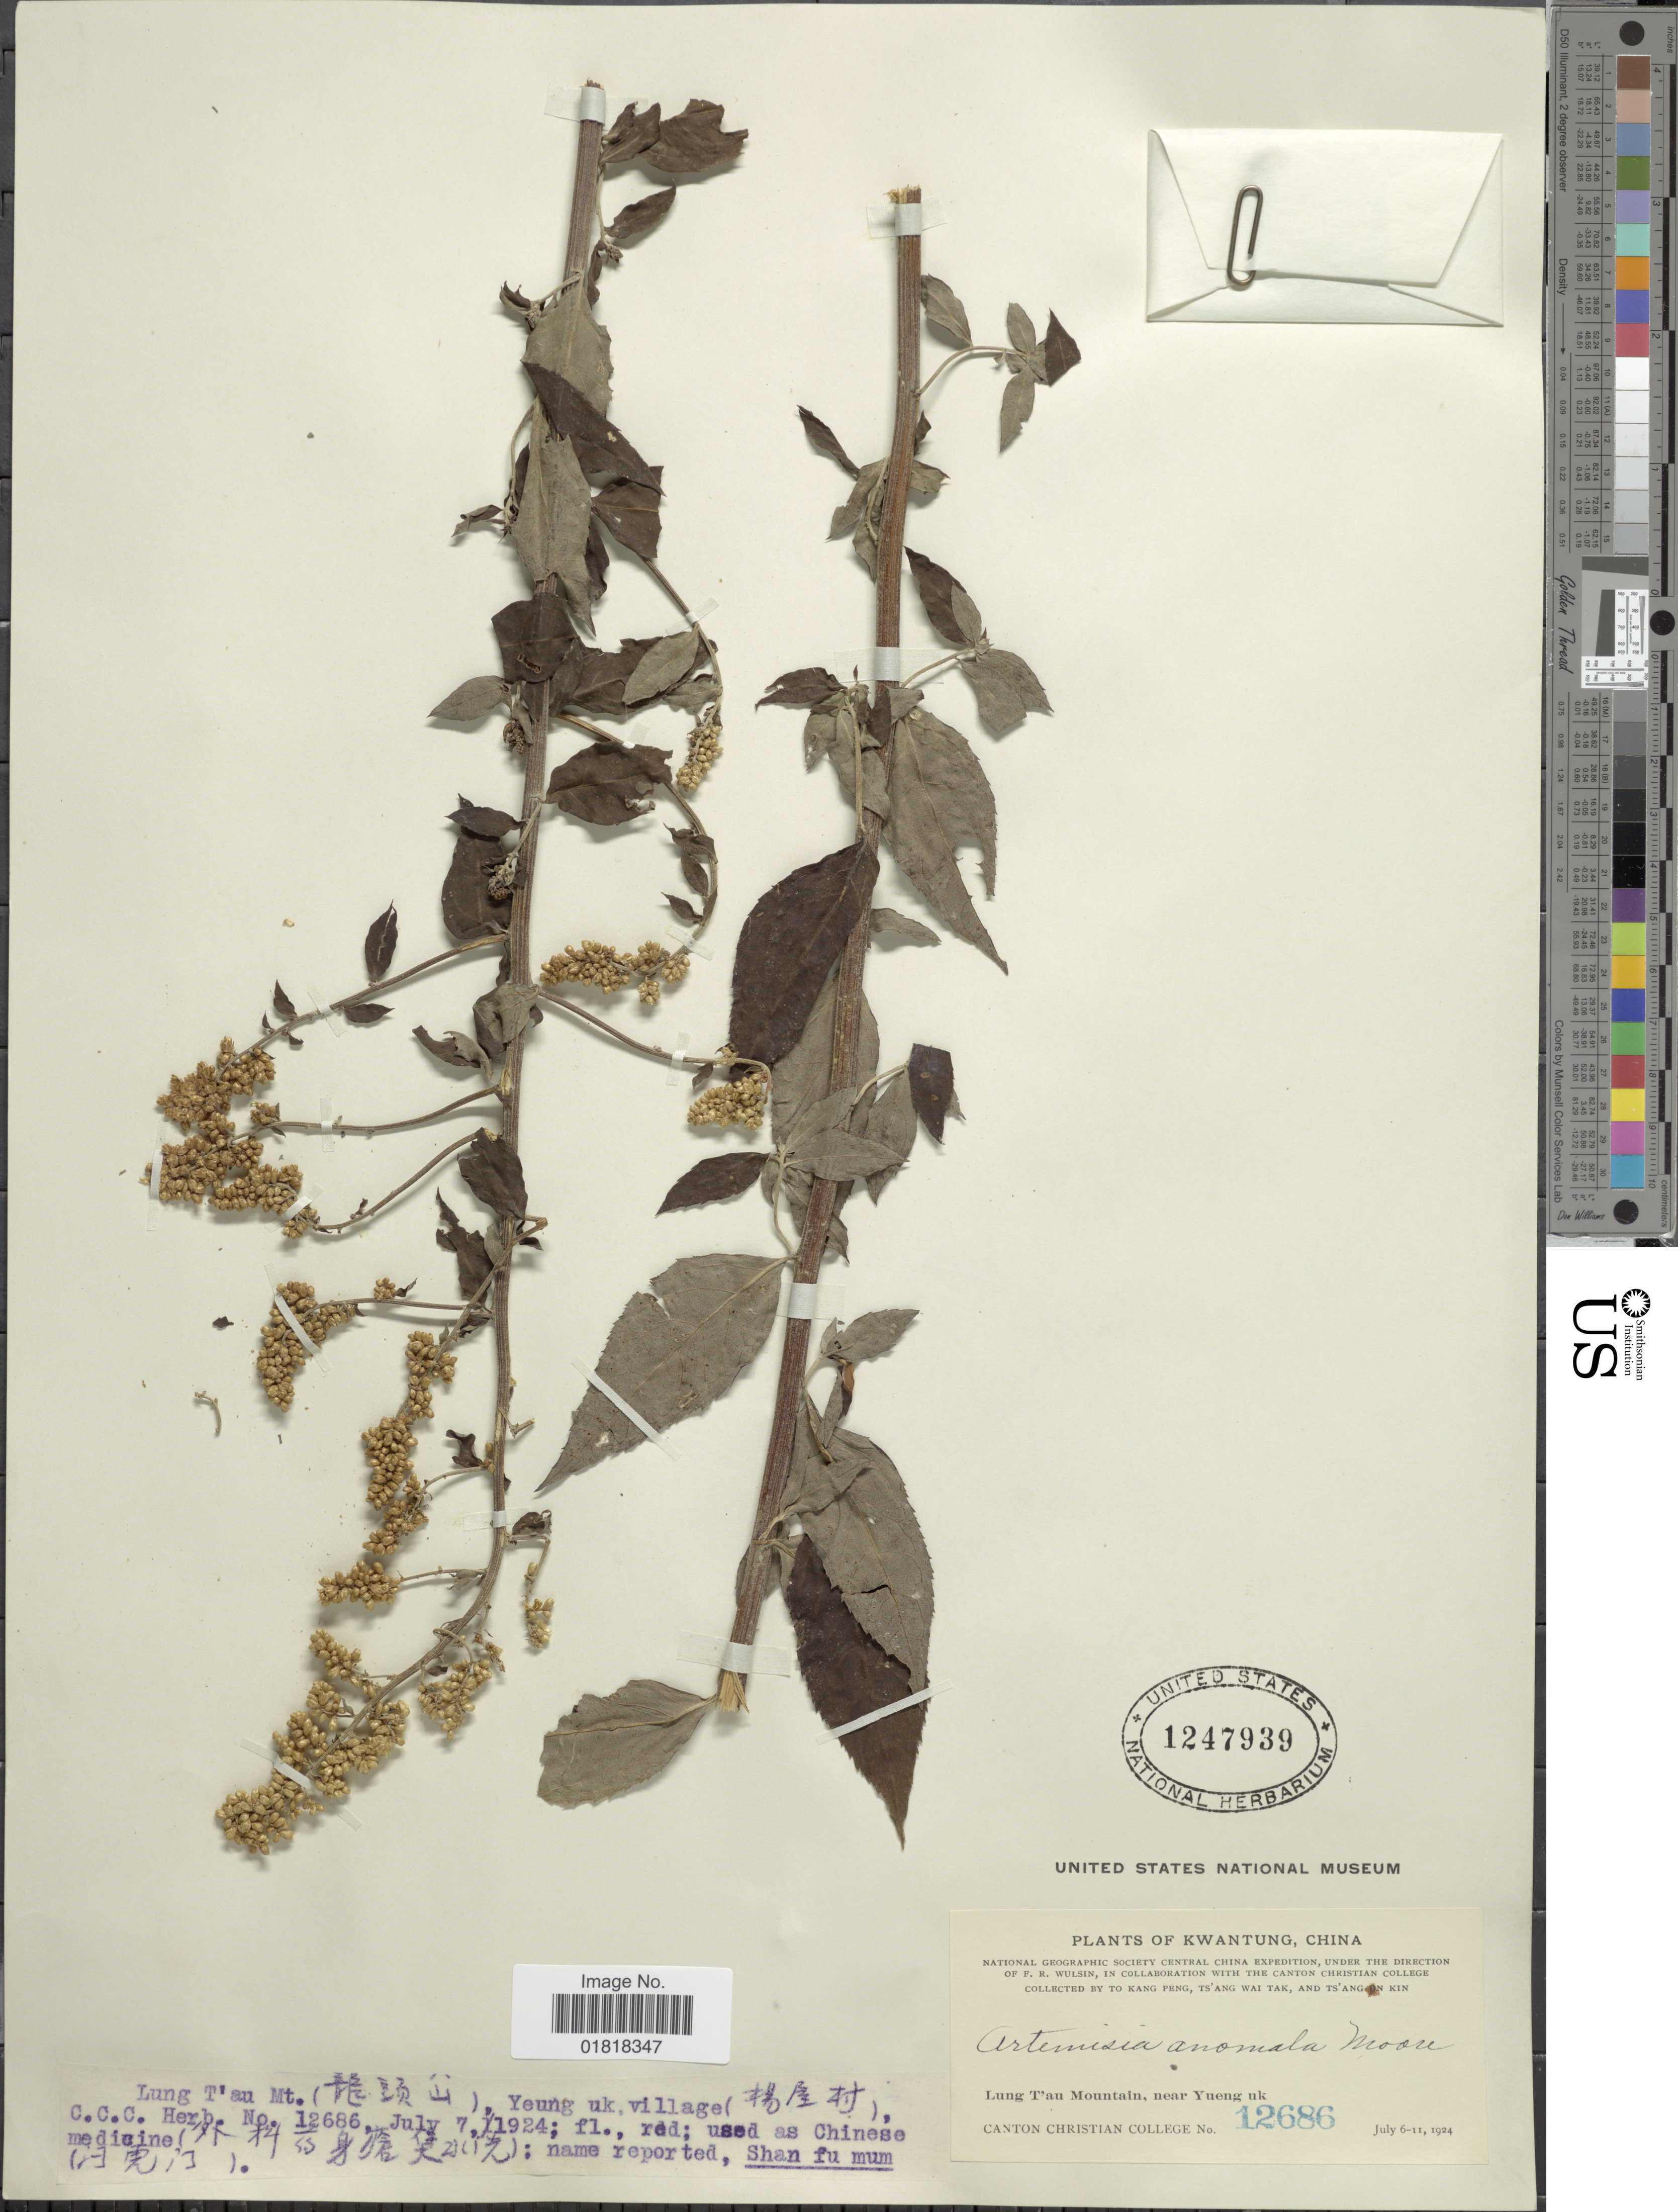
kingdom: Plantae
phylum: Tracheophyta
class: Magnoliopsida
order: Asterales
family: Asteraceae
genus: Artemisia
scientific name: Artemisia anomala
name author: S. Moore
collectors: K. Peng, W. T. Tsang & U. K. Tsang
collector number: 12686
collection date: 1924-07-06/1924-07-11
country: China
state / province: Guangdong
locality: Lun T'au Mountain, near Yueng uk, village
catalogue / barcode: US 1247939